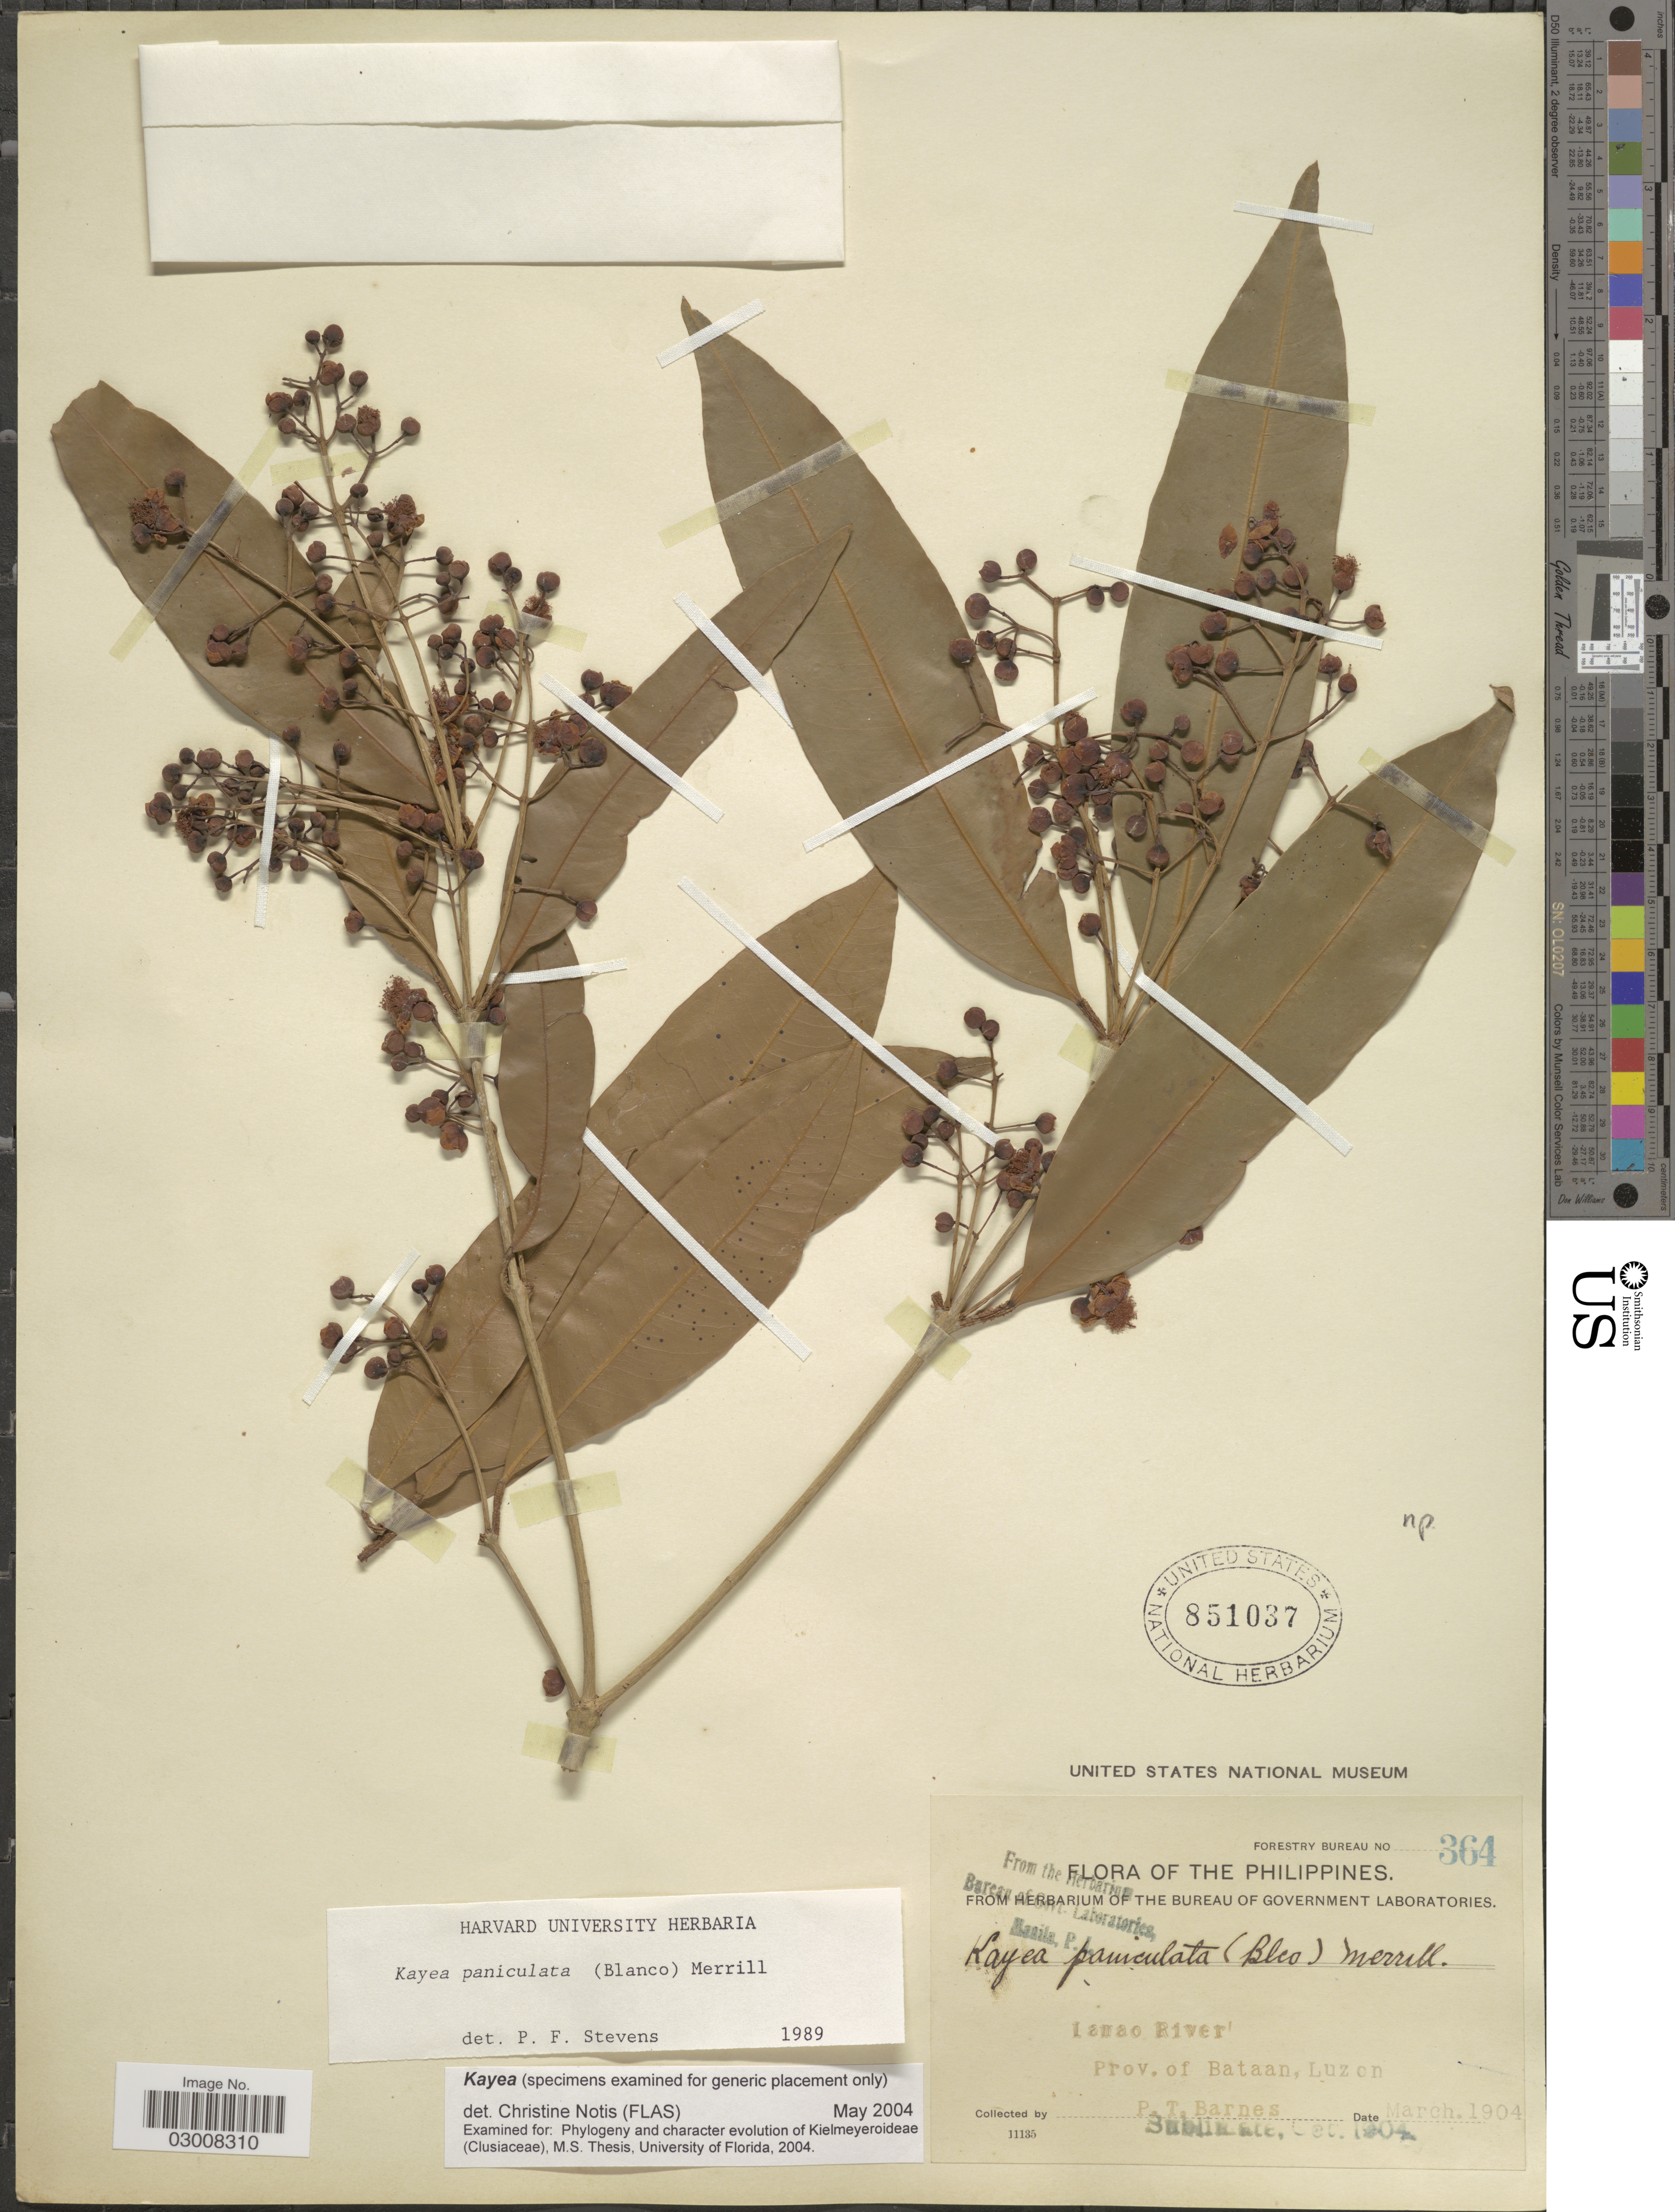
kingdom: Plantae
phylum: Tracheophyta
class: Magnoliopsida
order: Malpighiales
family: Calophyllaceae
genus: Kayea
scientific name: Kayea paniculata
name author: (Blanco) Merr.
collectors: P. Barnes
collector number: Forestry Bureau 364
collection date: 1904-03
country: Philippines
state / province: Central Luzon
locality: Lamao River, Prov. of Bataan, Luzon.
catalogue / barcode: US 851037